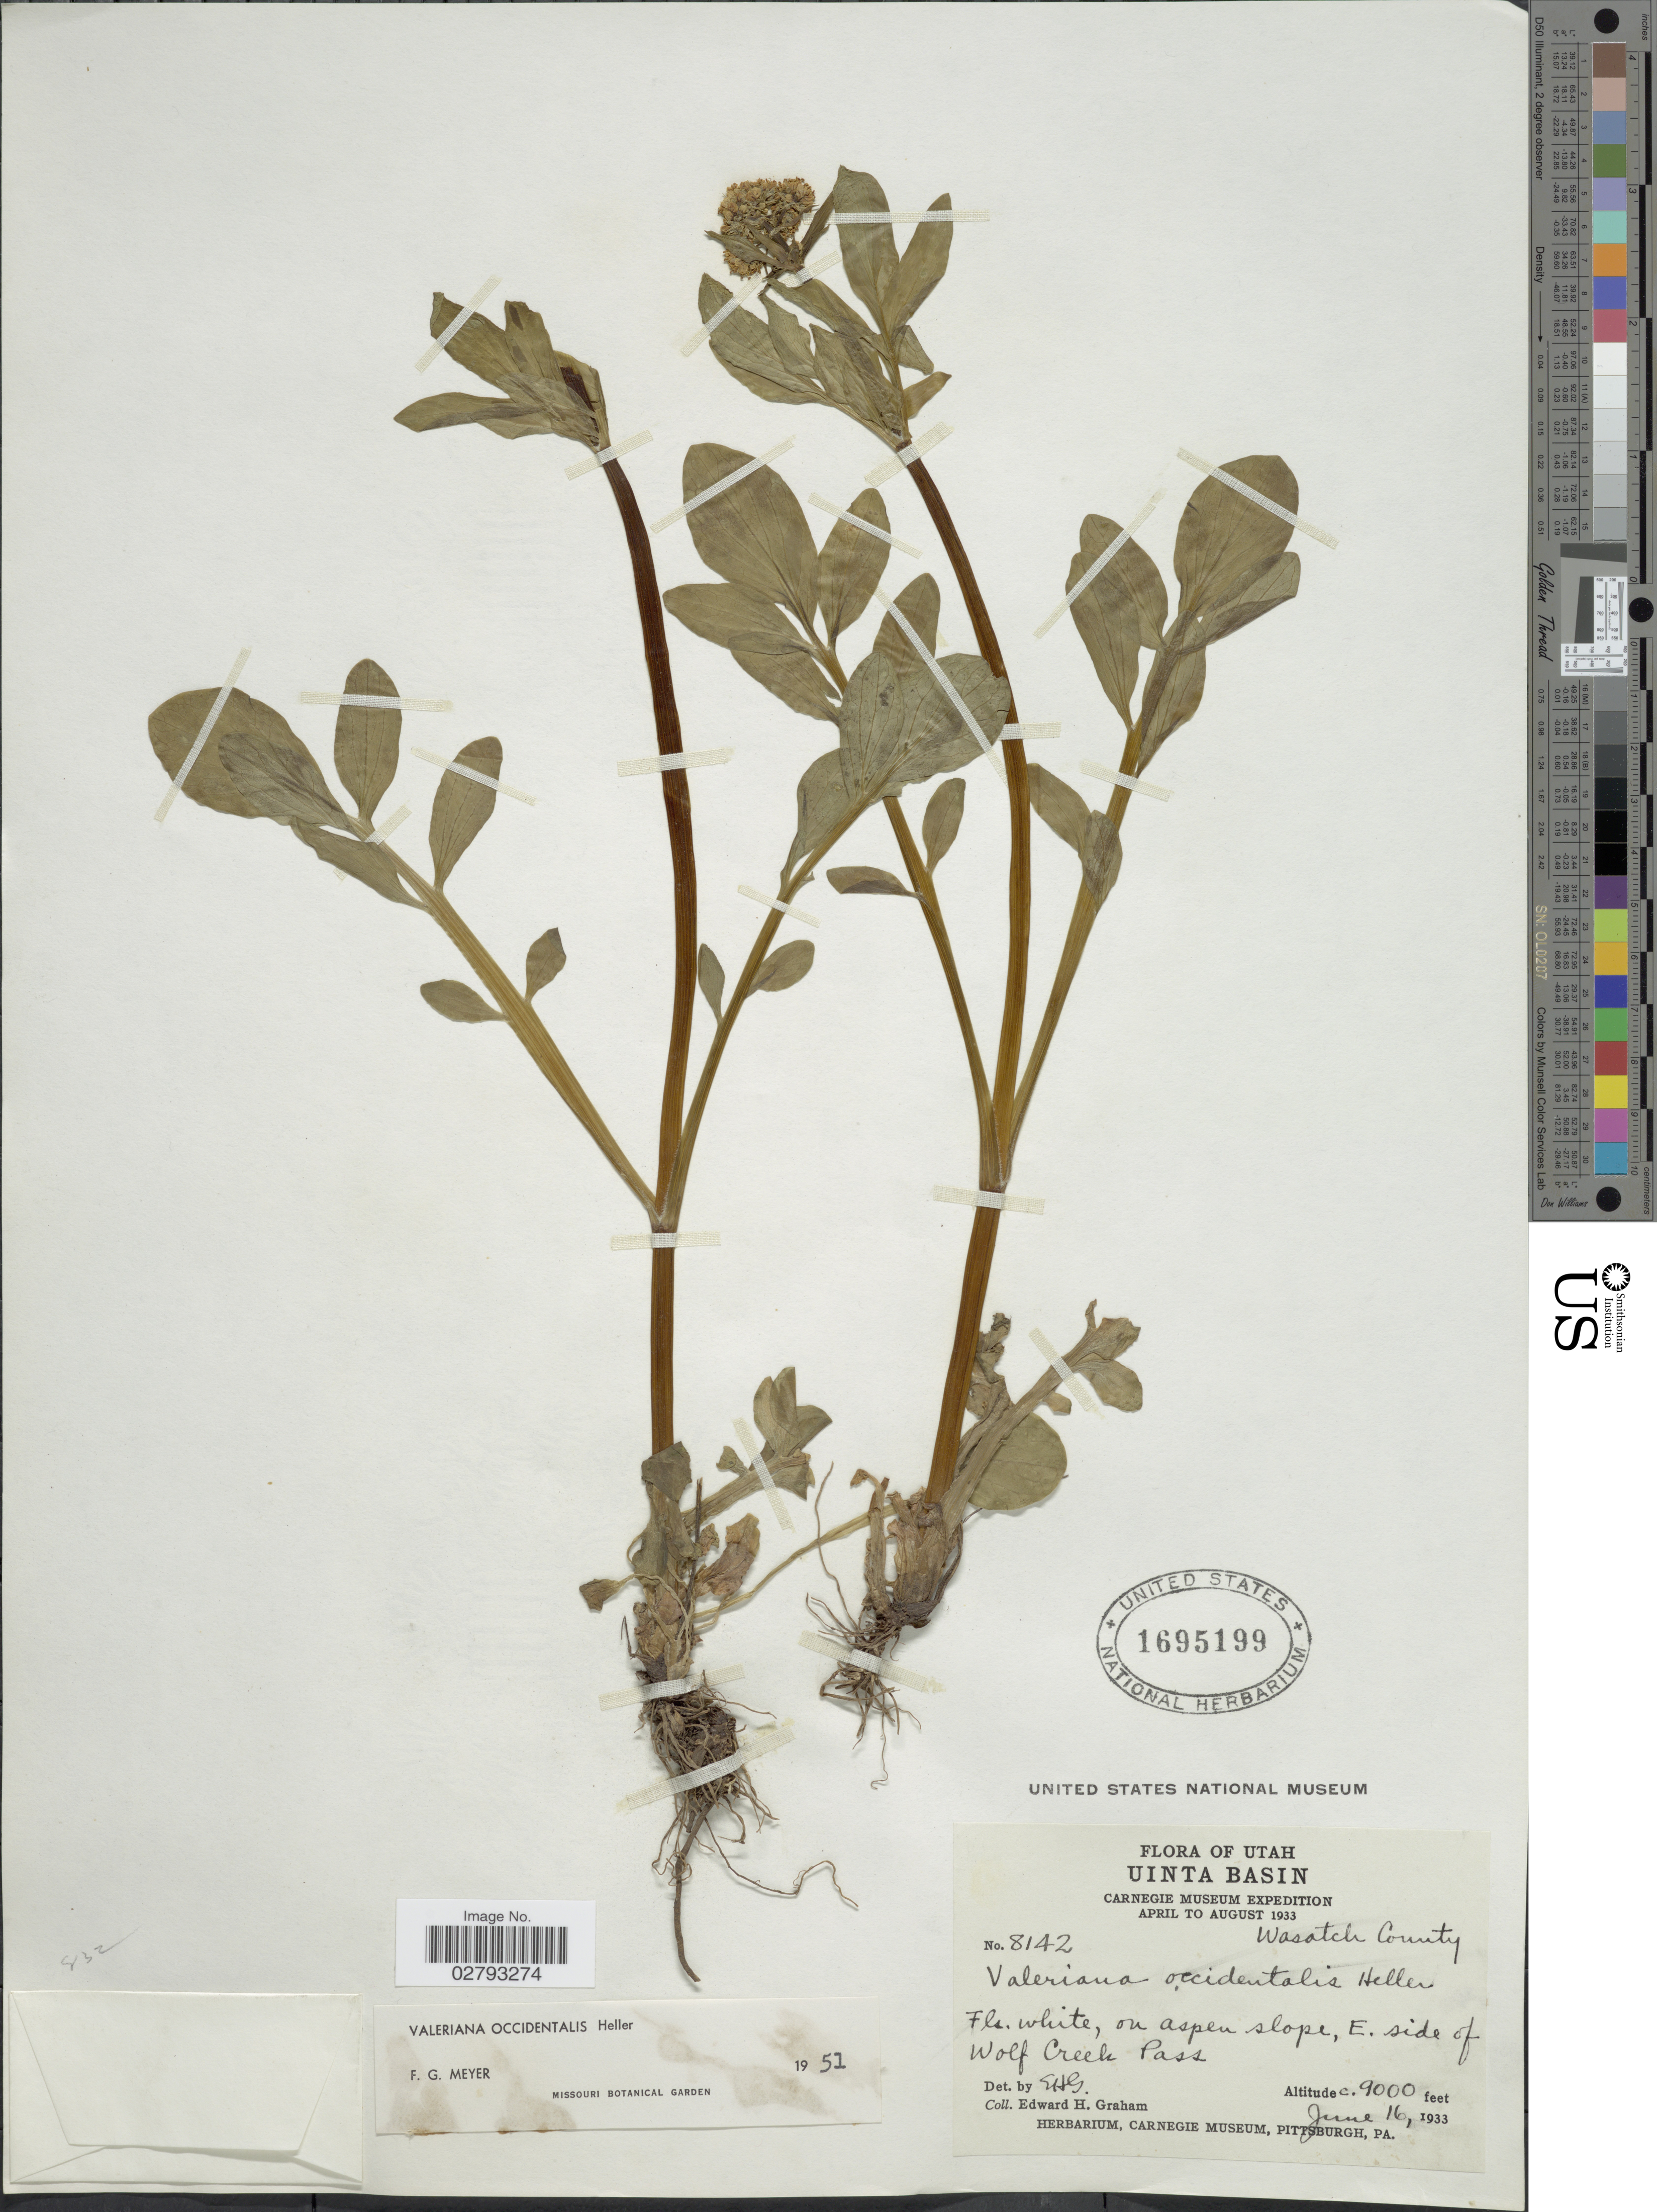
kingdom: Plantae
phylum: Tracheophyta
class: Magnoliopsida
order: Dipsacales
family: Caprifoliaceae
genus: Valeriana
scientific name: Valeriana occidentalis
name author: A. Heller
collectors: E. H. Graham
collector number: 8142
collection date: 1933-06-16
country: United States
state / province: Utah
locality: Uinta Basin, Wasatch County, on aspen slope, E. side of Wolf Creek Pass.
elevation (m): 2743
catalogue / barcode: US 1695199